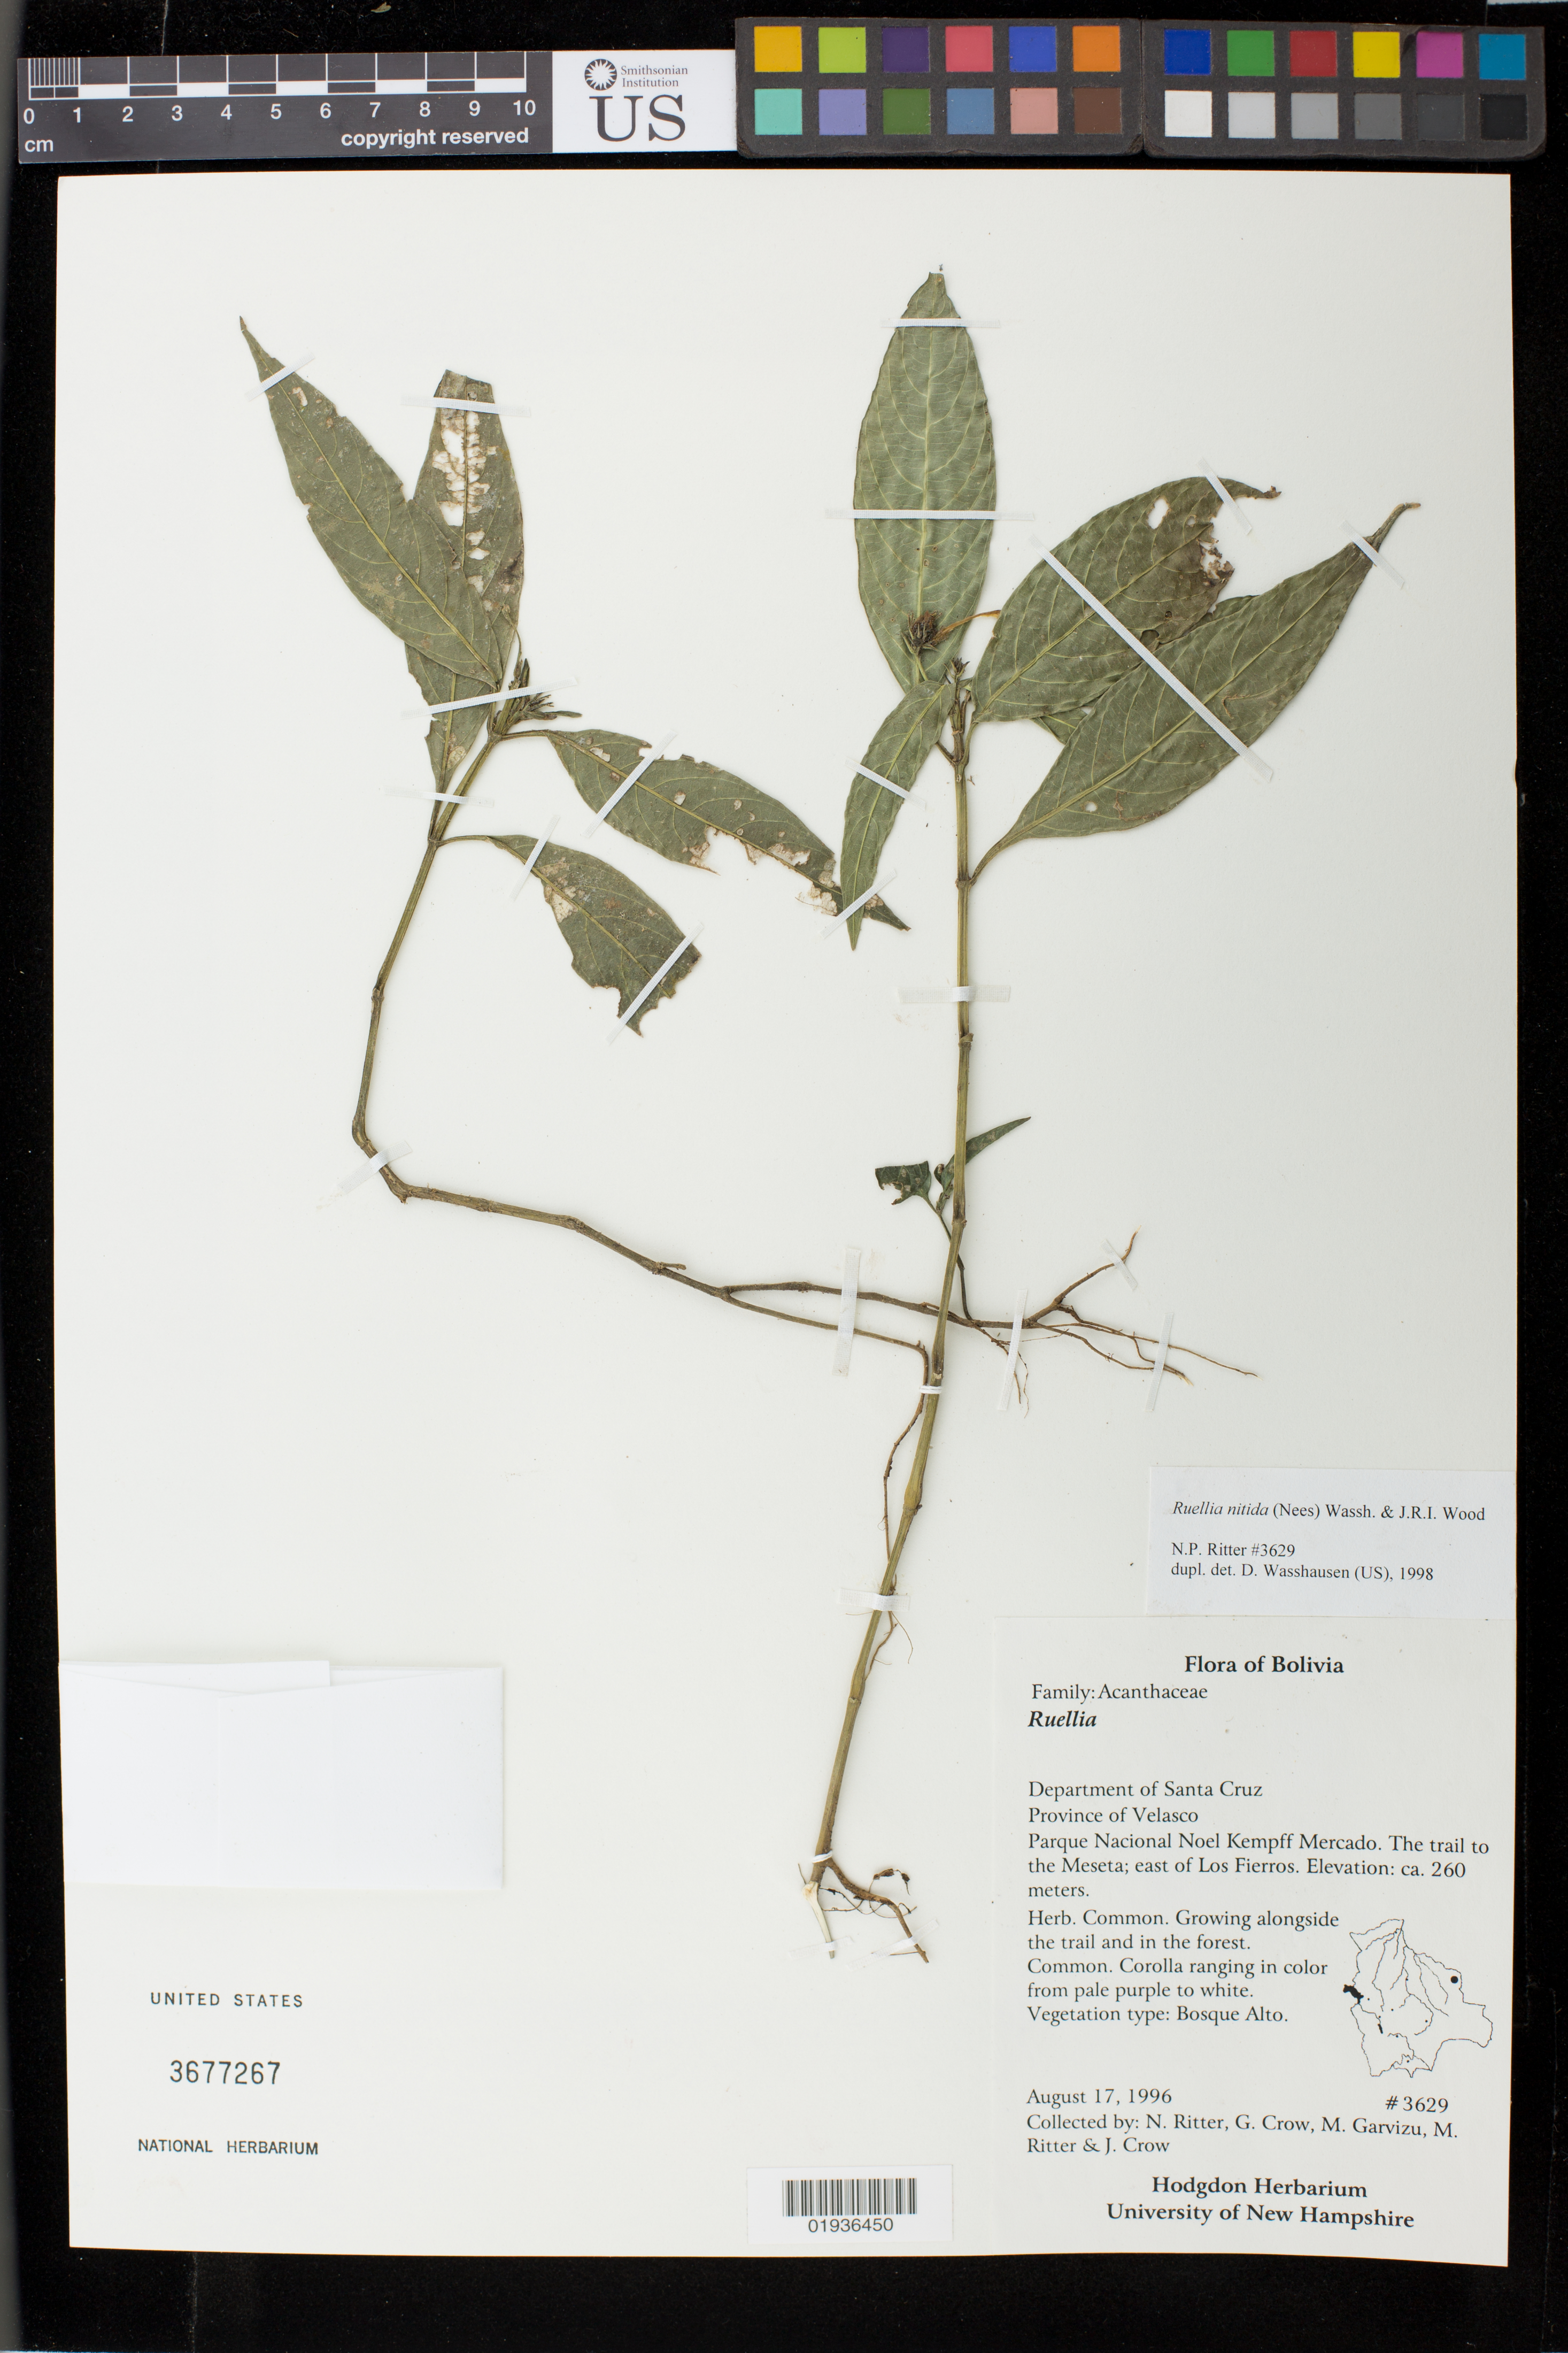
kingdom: Plantae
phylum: Tracheophyta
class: Magnoliopsida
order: Lamiales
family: Acanthaceae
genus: Ruellia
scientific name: Ruellia nitida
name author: (Nees) Wassh. & J.R.I. Wood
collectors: N. Ritter, G. Crow, M. Garvizu, M. Ritter & J. Crow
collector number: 3629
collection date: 1996-08-17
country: Bolivia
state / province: Santa Cruz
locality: Department of Santa Cruz. Province of Velasco. Parque Nacional Noel Kempff Mercado. The trail to the Meseta; east of Los Fierros.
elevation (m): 260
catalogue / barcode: US 3677267